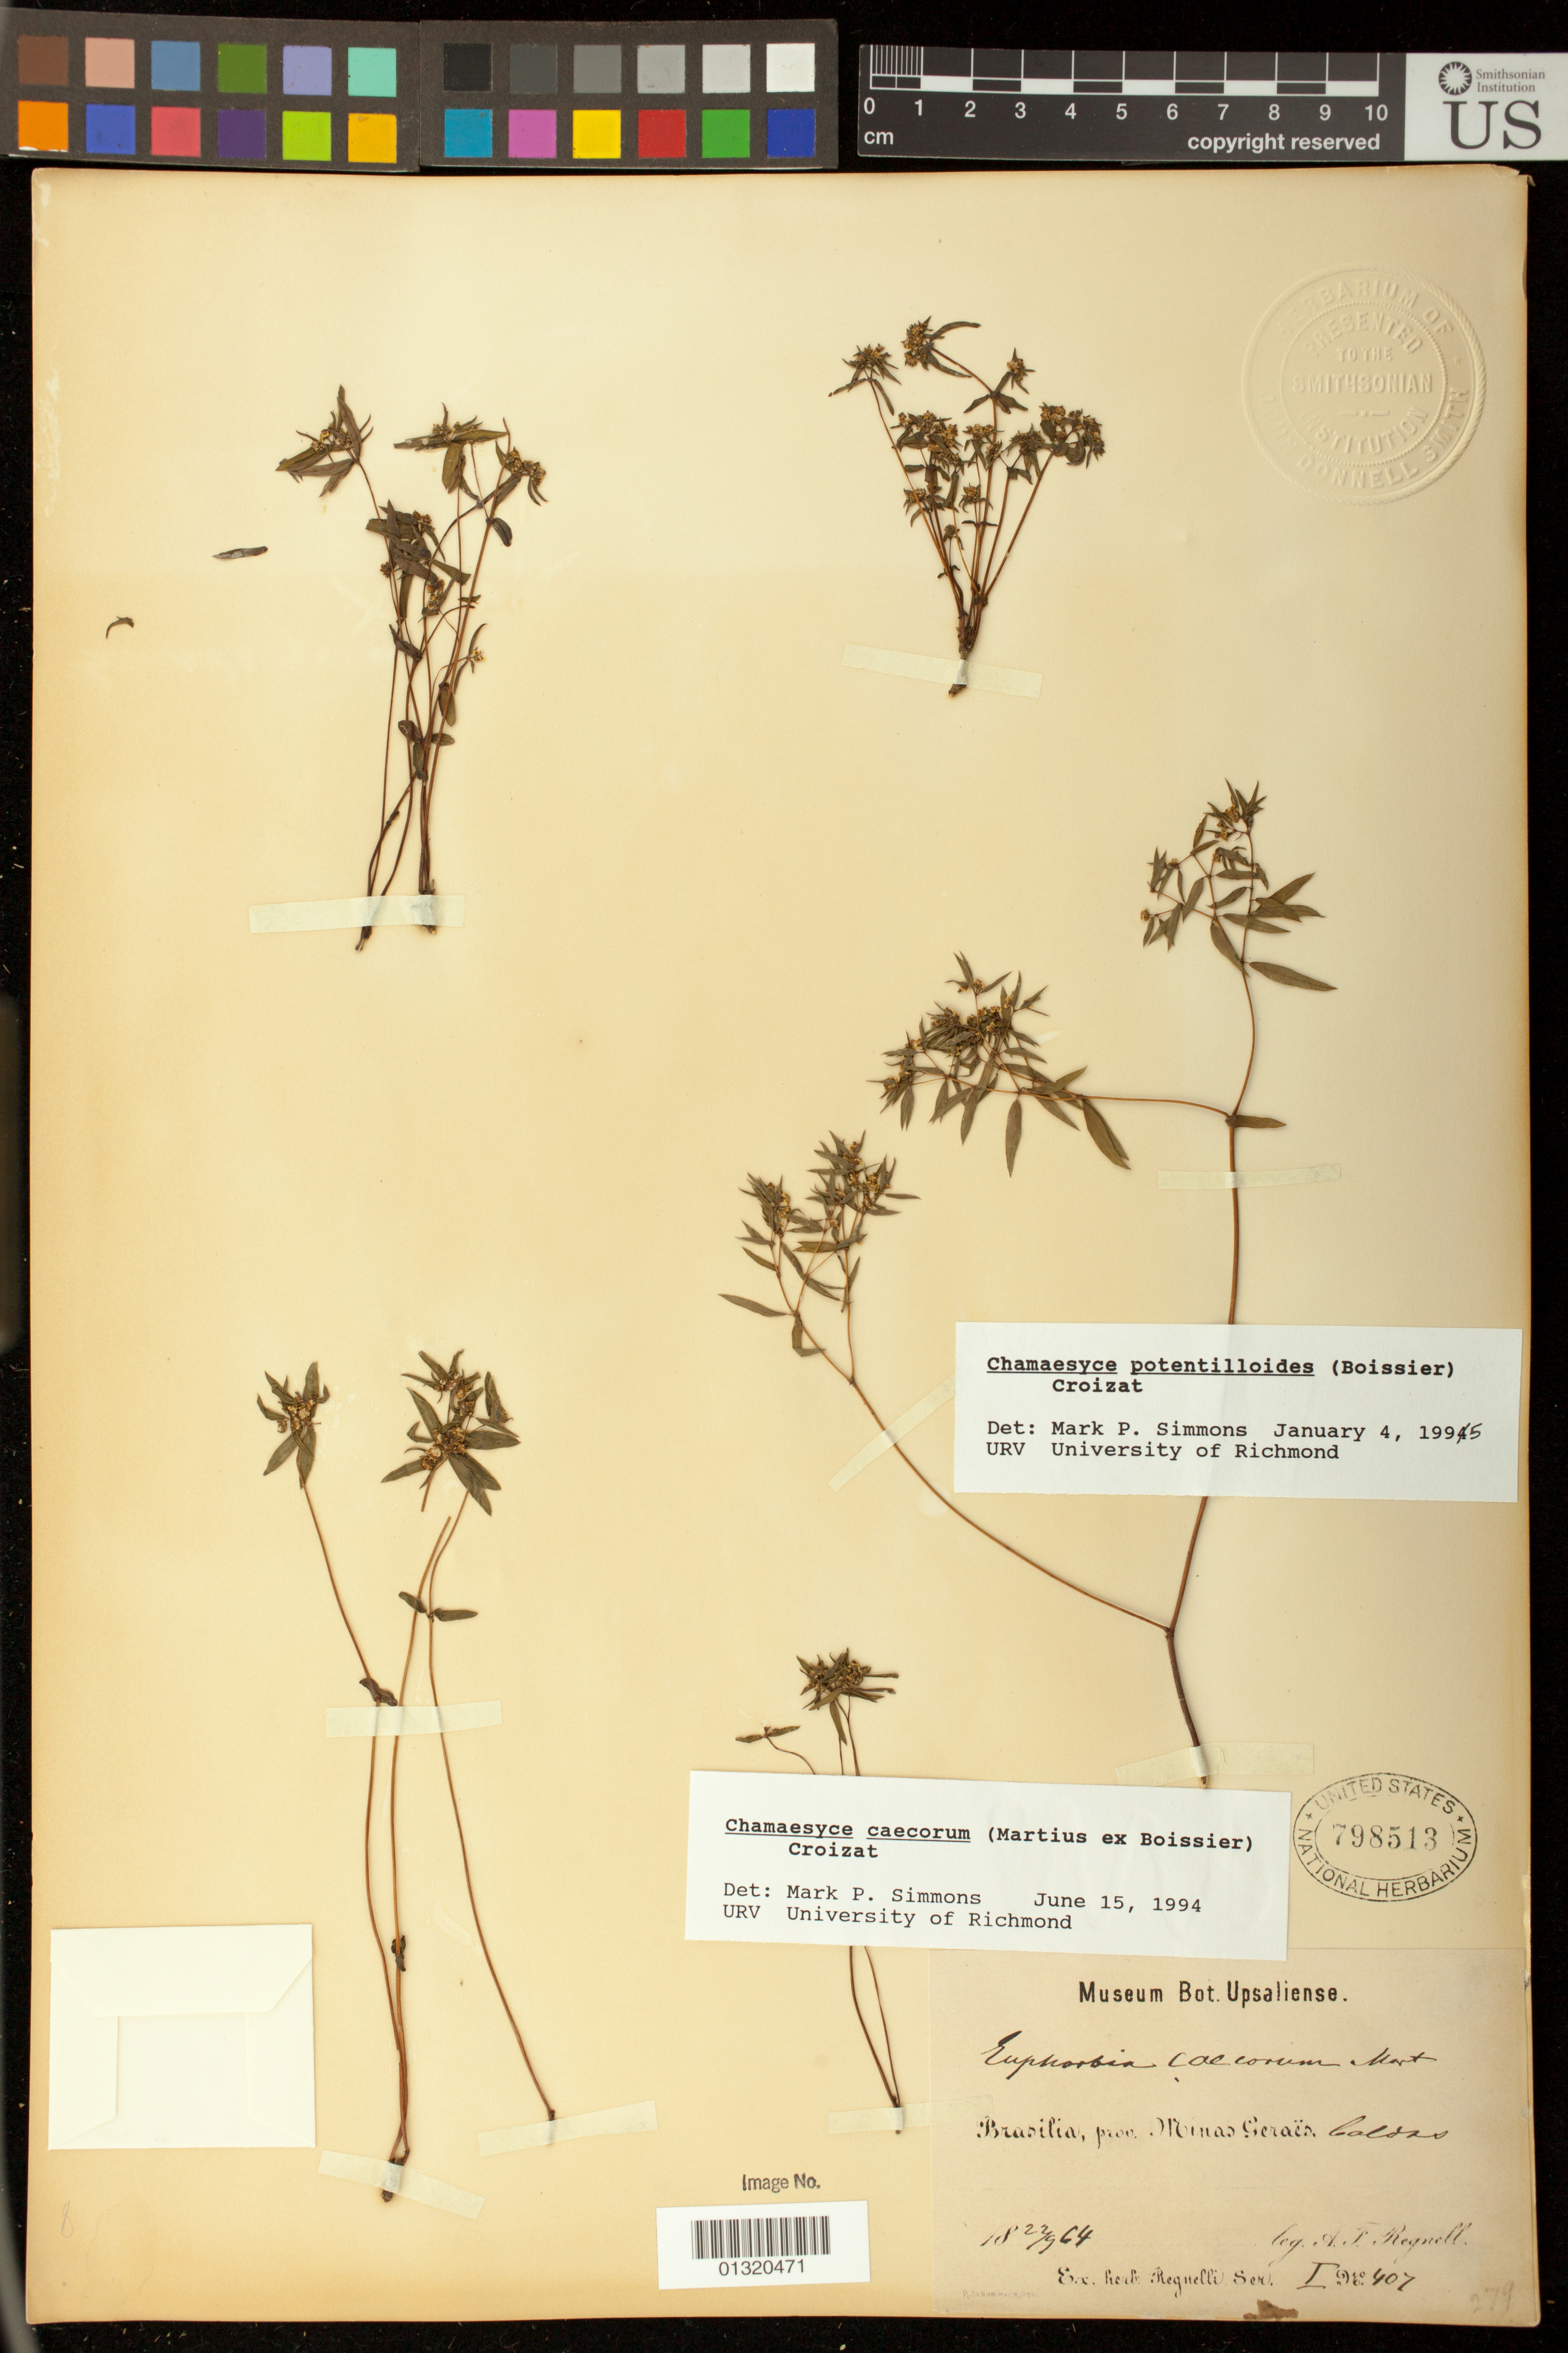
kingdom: Plantae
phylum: Tracheophyta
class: Magnoliopsida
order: Malpighiales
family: Euphorbiaceae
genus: Euphorbia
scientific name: Euphorbia potentilloides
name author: Boiss.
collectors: A. F. Regnell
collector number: IH 407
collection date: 1864-09-22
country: Brazil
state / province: Minas Gerais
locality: Caldas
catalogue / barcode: US 798513